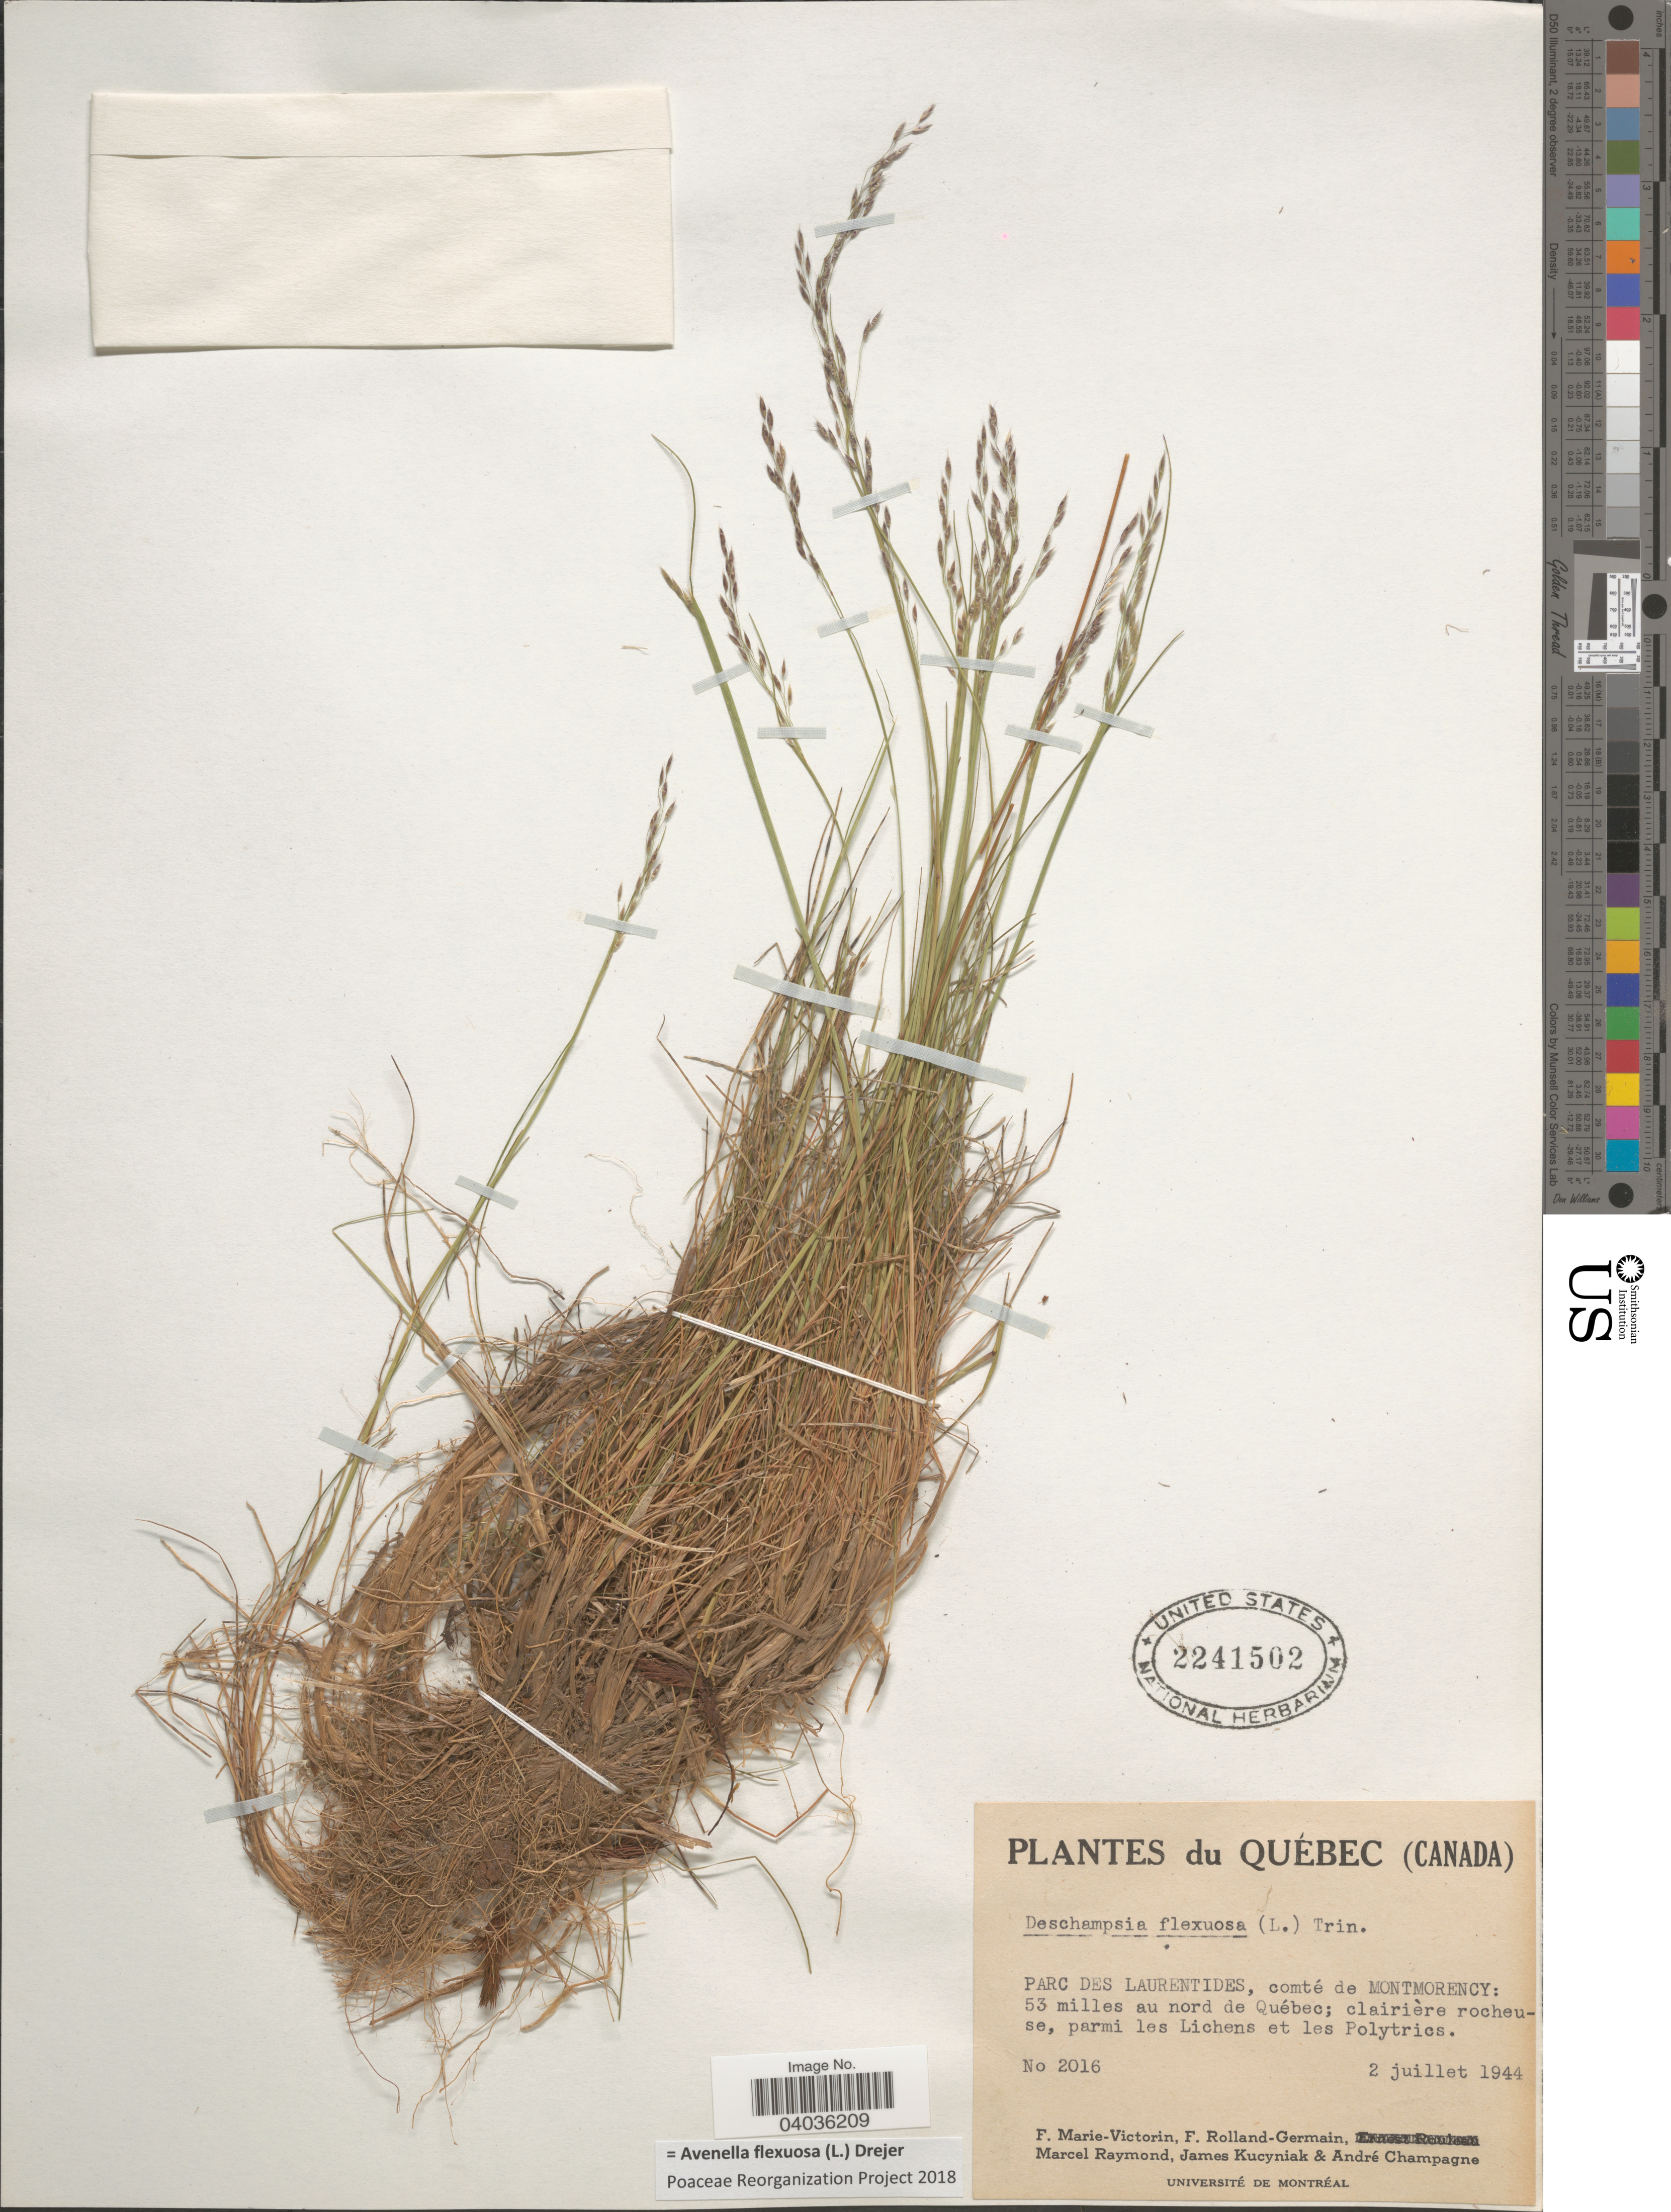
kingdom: Plantae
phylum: Tracheophyta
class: Liliopsida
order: Poales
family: Poaceae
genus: Avenella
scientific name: Avenella flexuosa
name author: (L.) Drejer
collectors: F. Marie-Victorin, Rolland-Germain, M. Raymond, J. Kucyniak & A. Champagne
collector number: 2016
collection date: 1944-07-02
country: Canada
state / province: Quebec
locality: Parc des Laurentides, comté de Montmorency: 53 miles au nord de Québec.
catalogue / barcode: US 2241502